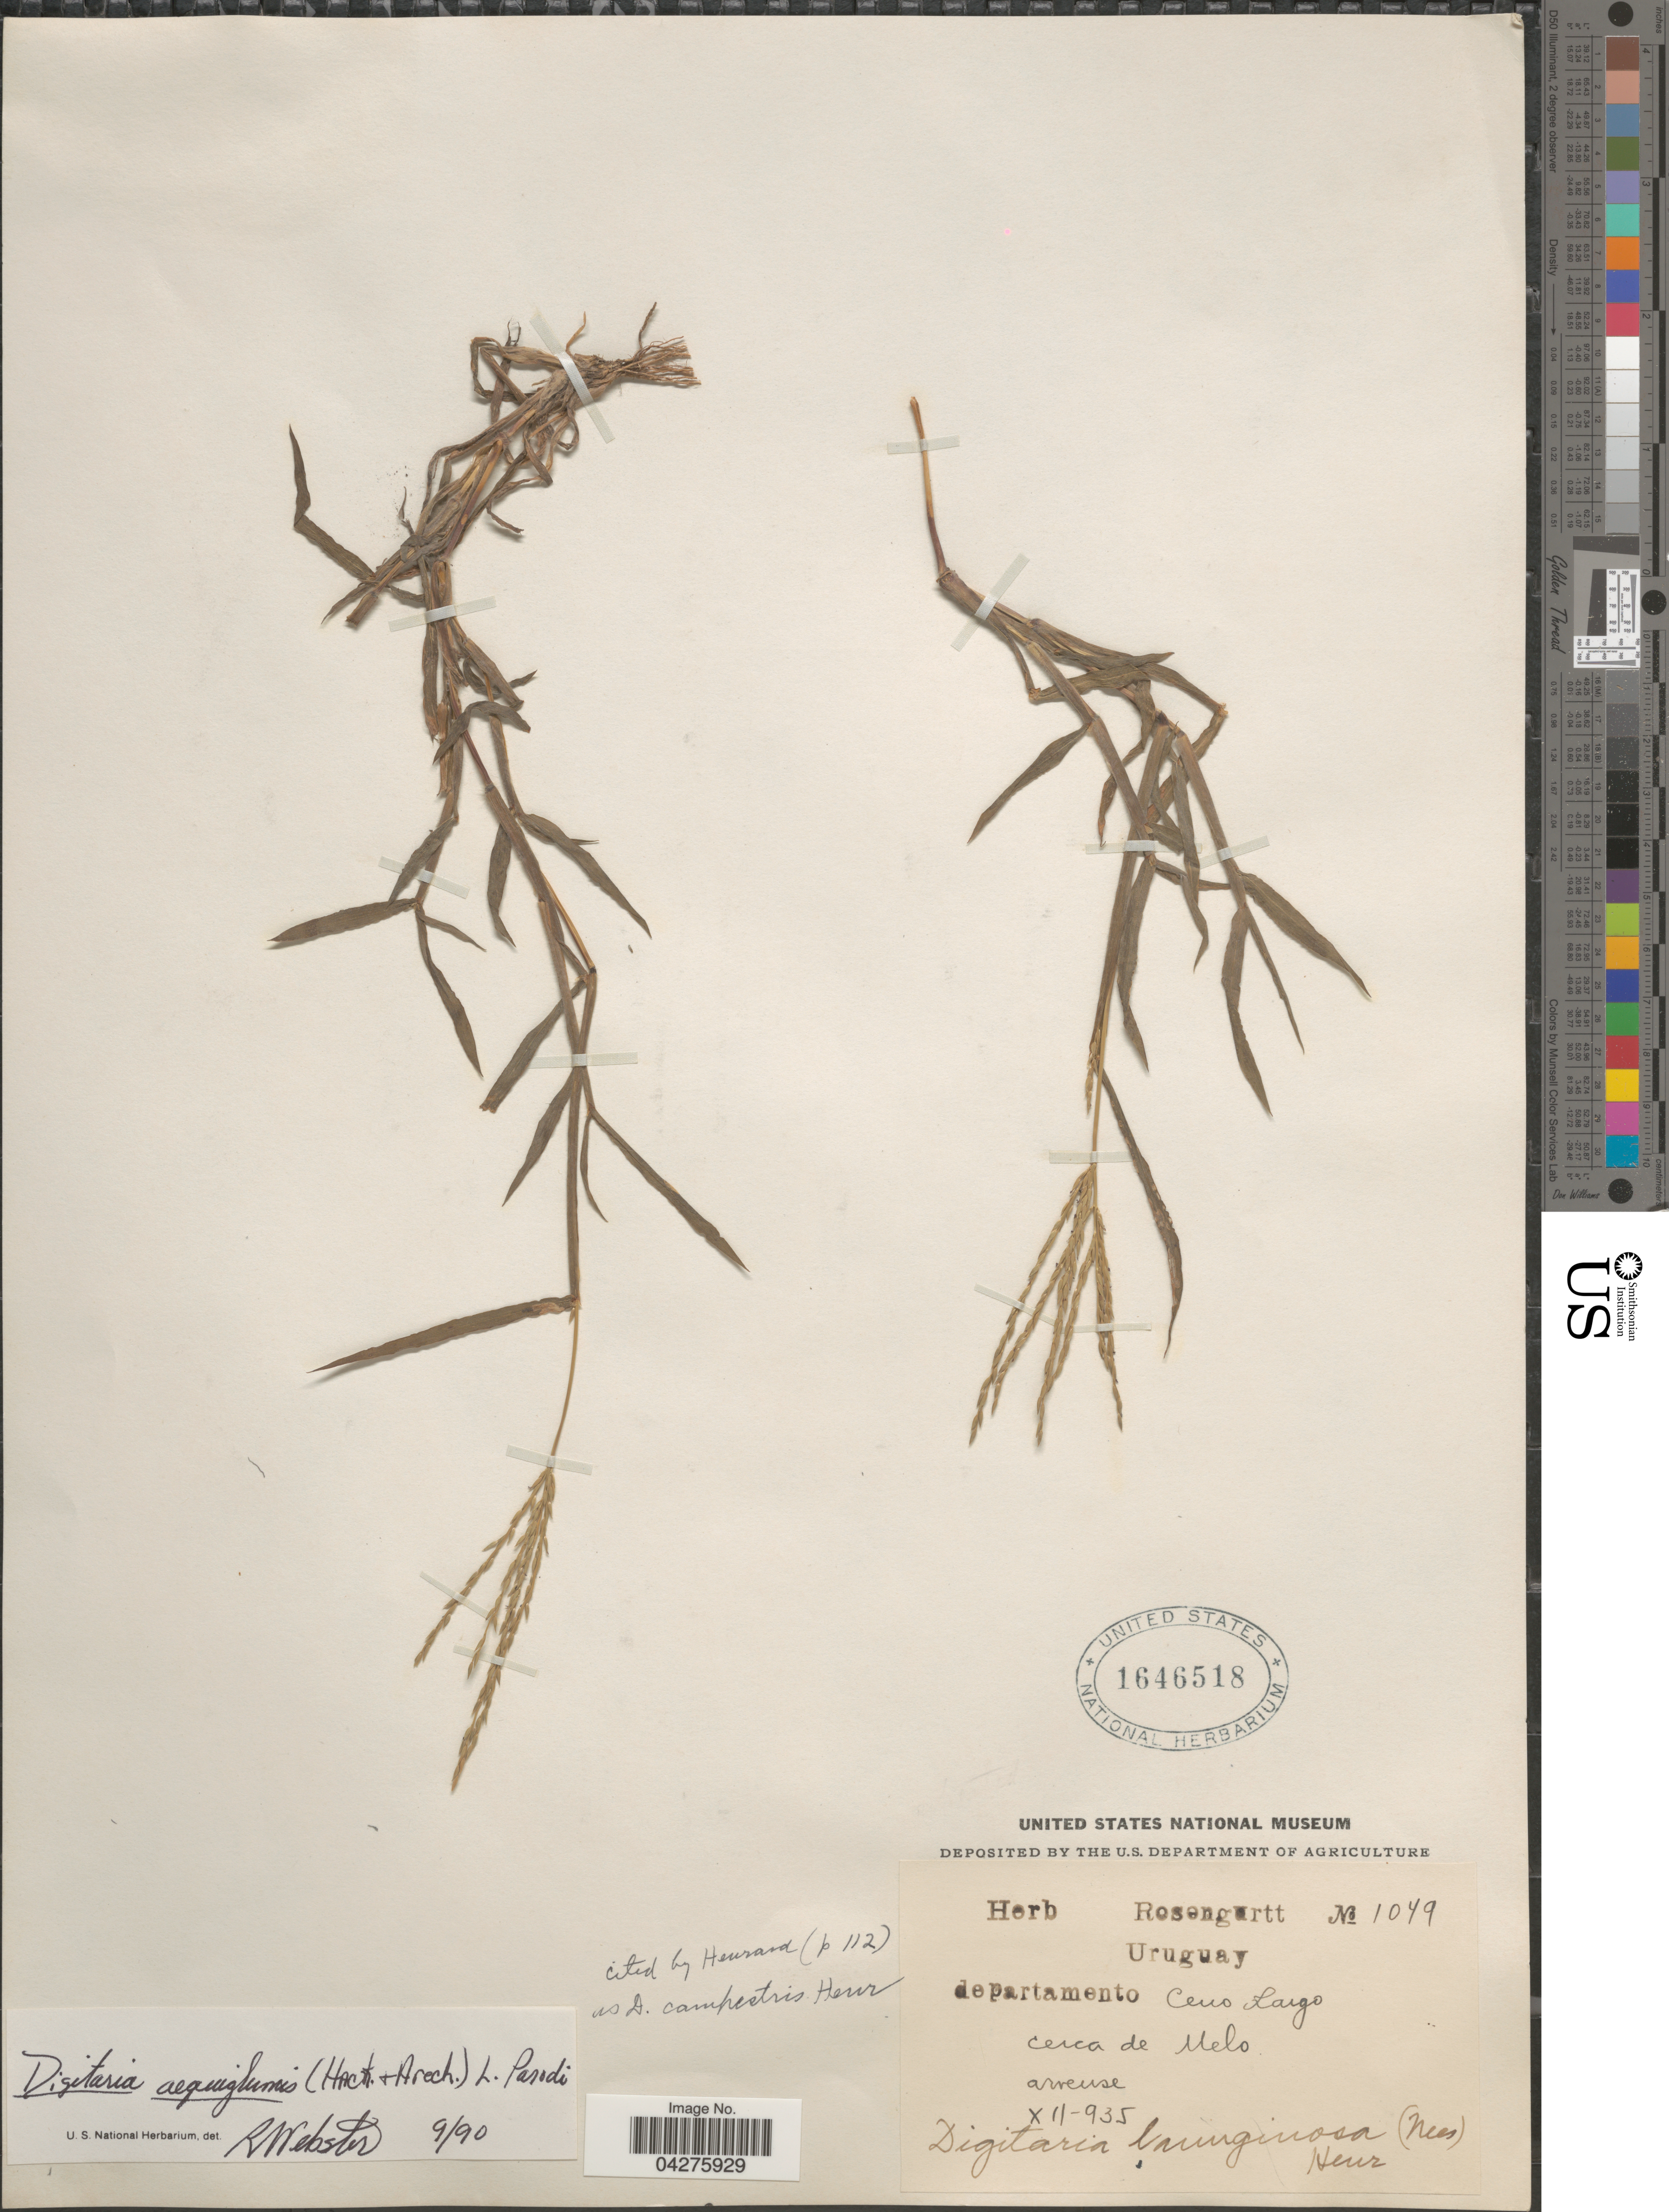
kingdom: Plantae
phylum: Tracheophyta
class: Liliopsida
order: Poales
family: Poaceae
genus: Digitaria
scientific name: Digitaria aequiglumis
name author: (Hack. & Arechav.) Parodi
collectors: ex herb. Rosengurtt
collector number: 1049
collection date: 1935-12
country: Uruguay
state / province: Cerro Largo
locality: Departamento Cerro Largo cerca de Melo.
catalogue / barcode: US 1646518